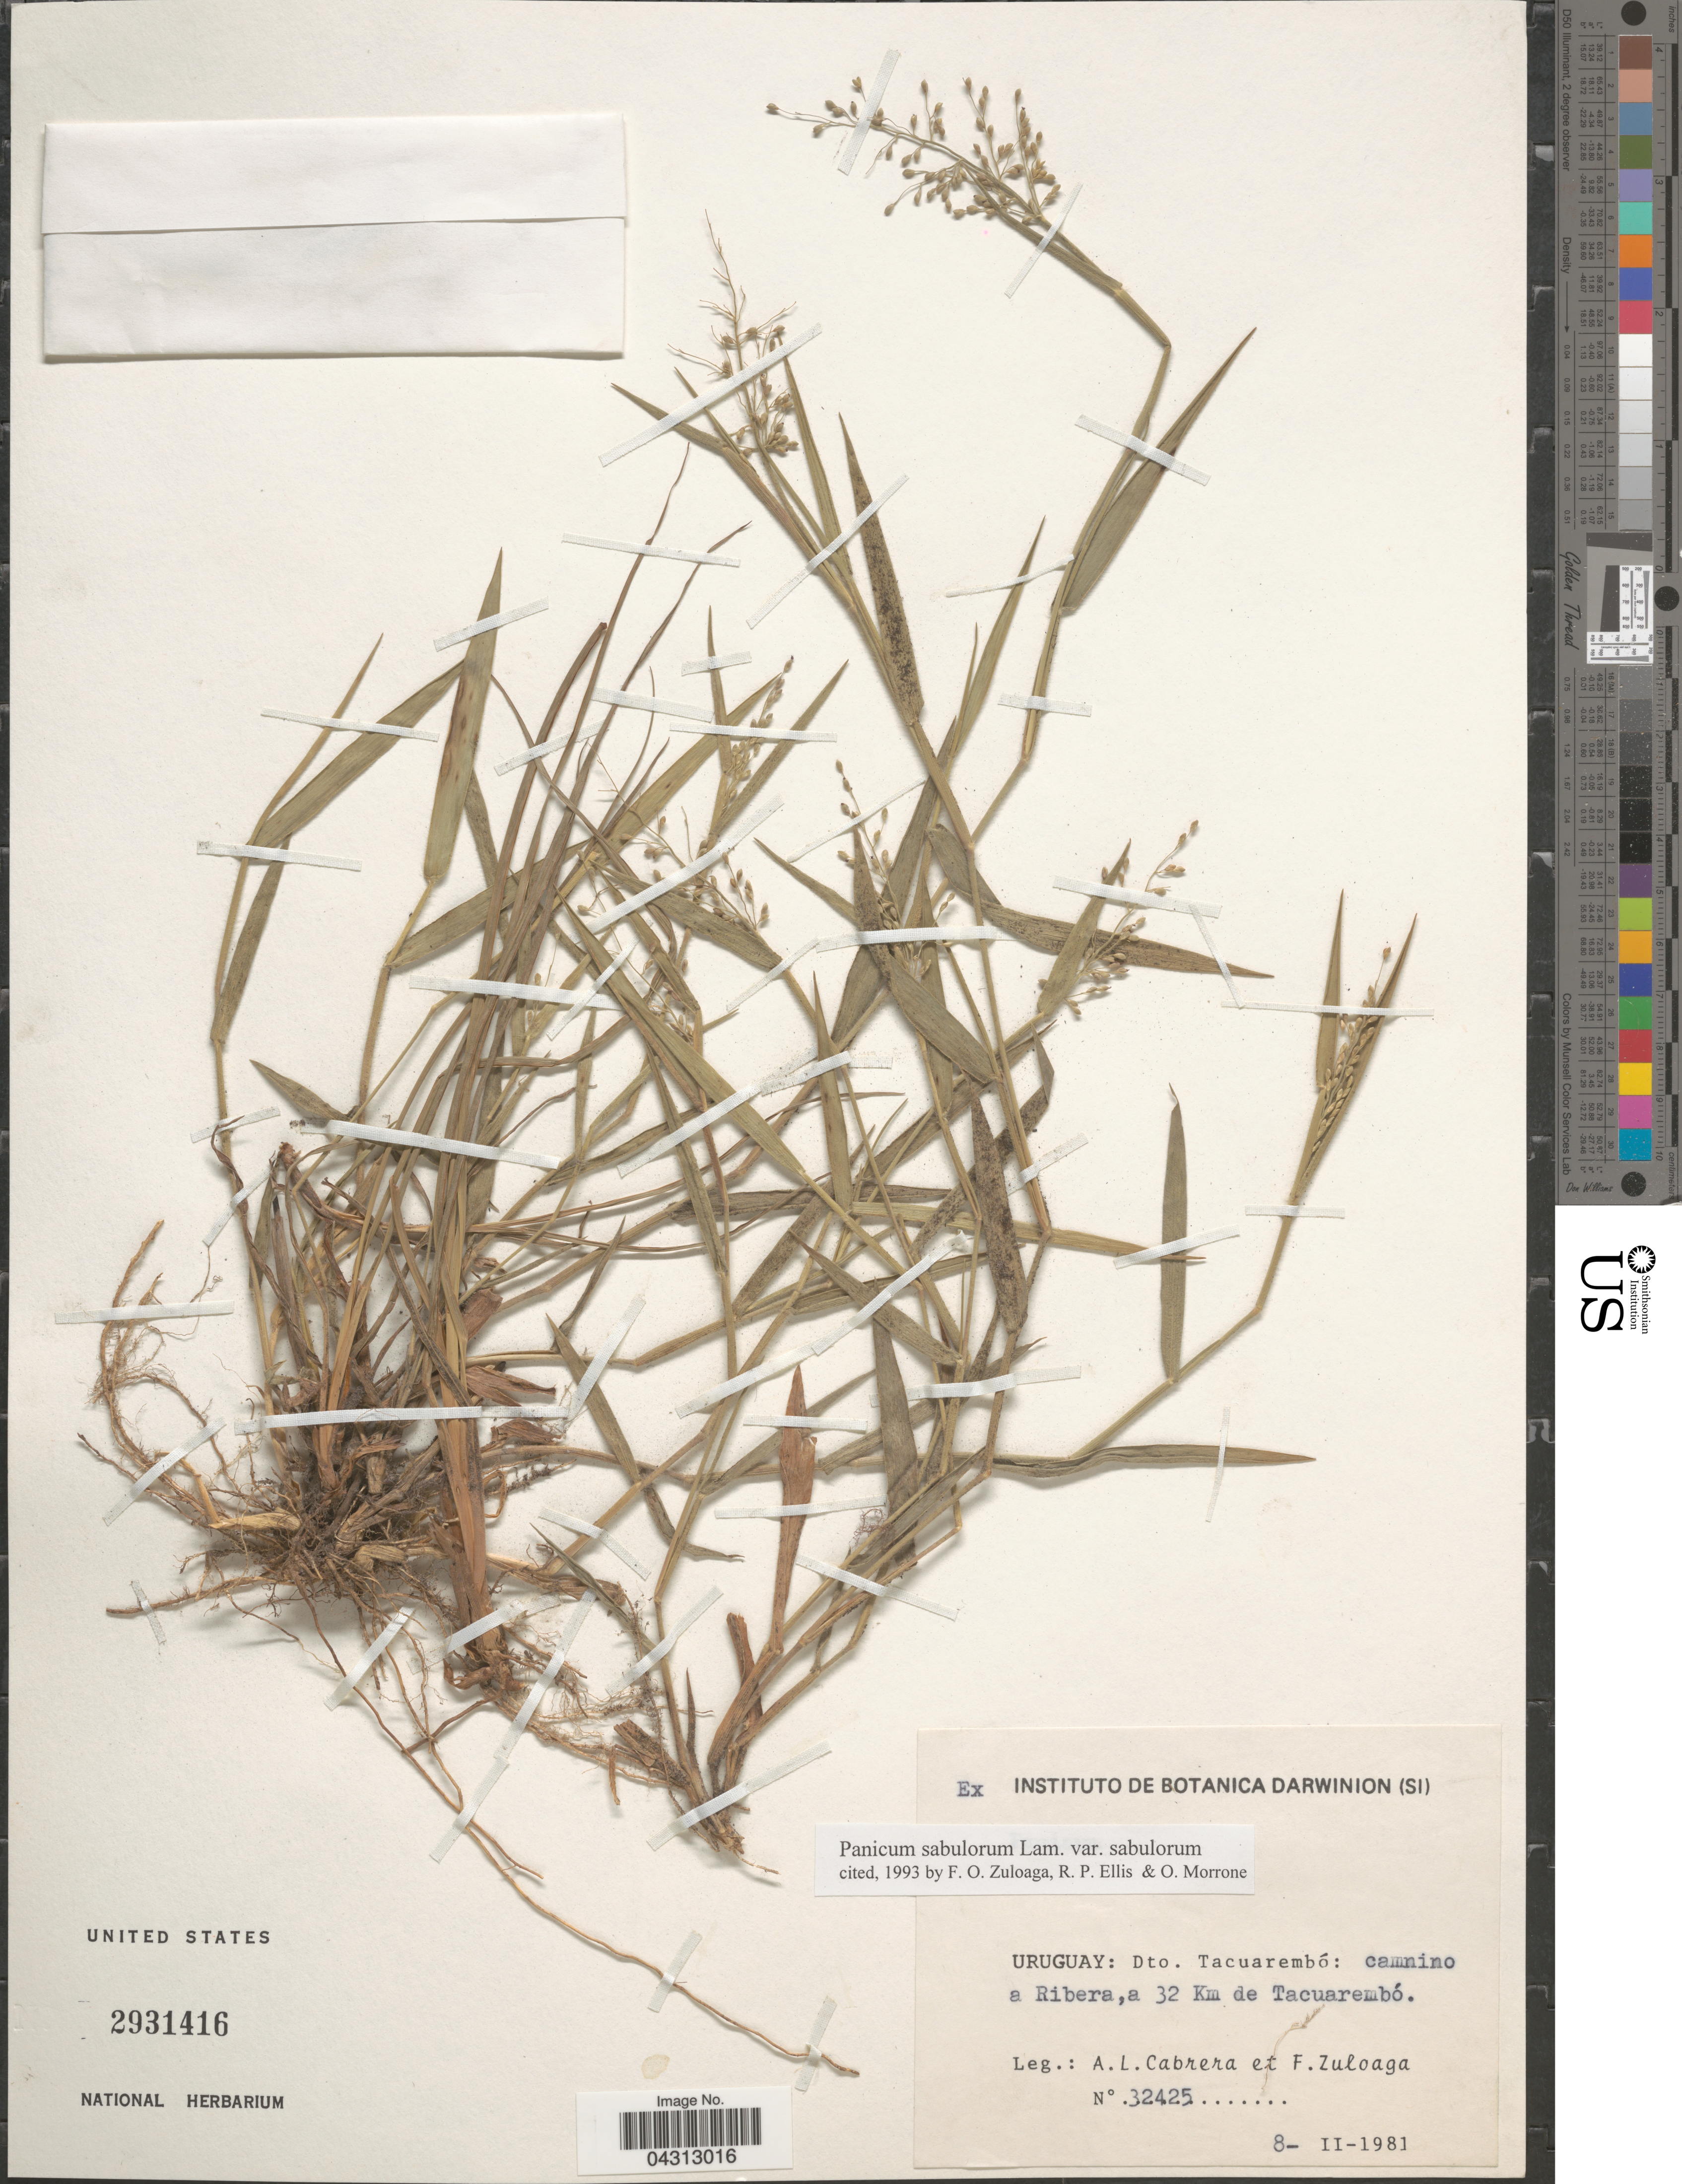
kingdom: Plantae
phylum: Tracheophyta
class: Liliopsida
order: Poales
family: Poaceae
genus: Dichanthelium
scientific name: Dichanthelium sabulorum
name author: (Lam.) Gould & C.A. Clark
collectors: A. L. Cabrera & F. Zuloaga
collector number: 32425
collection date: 1981-02-08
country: Uruguay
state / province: Tacuarembó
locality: Dto. Tacuarembó: camnino a Ribera, a 32 Km de Tacuarembó.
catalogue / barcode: US 2931416